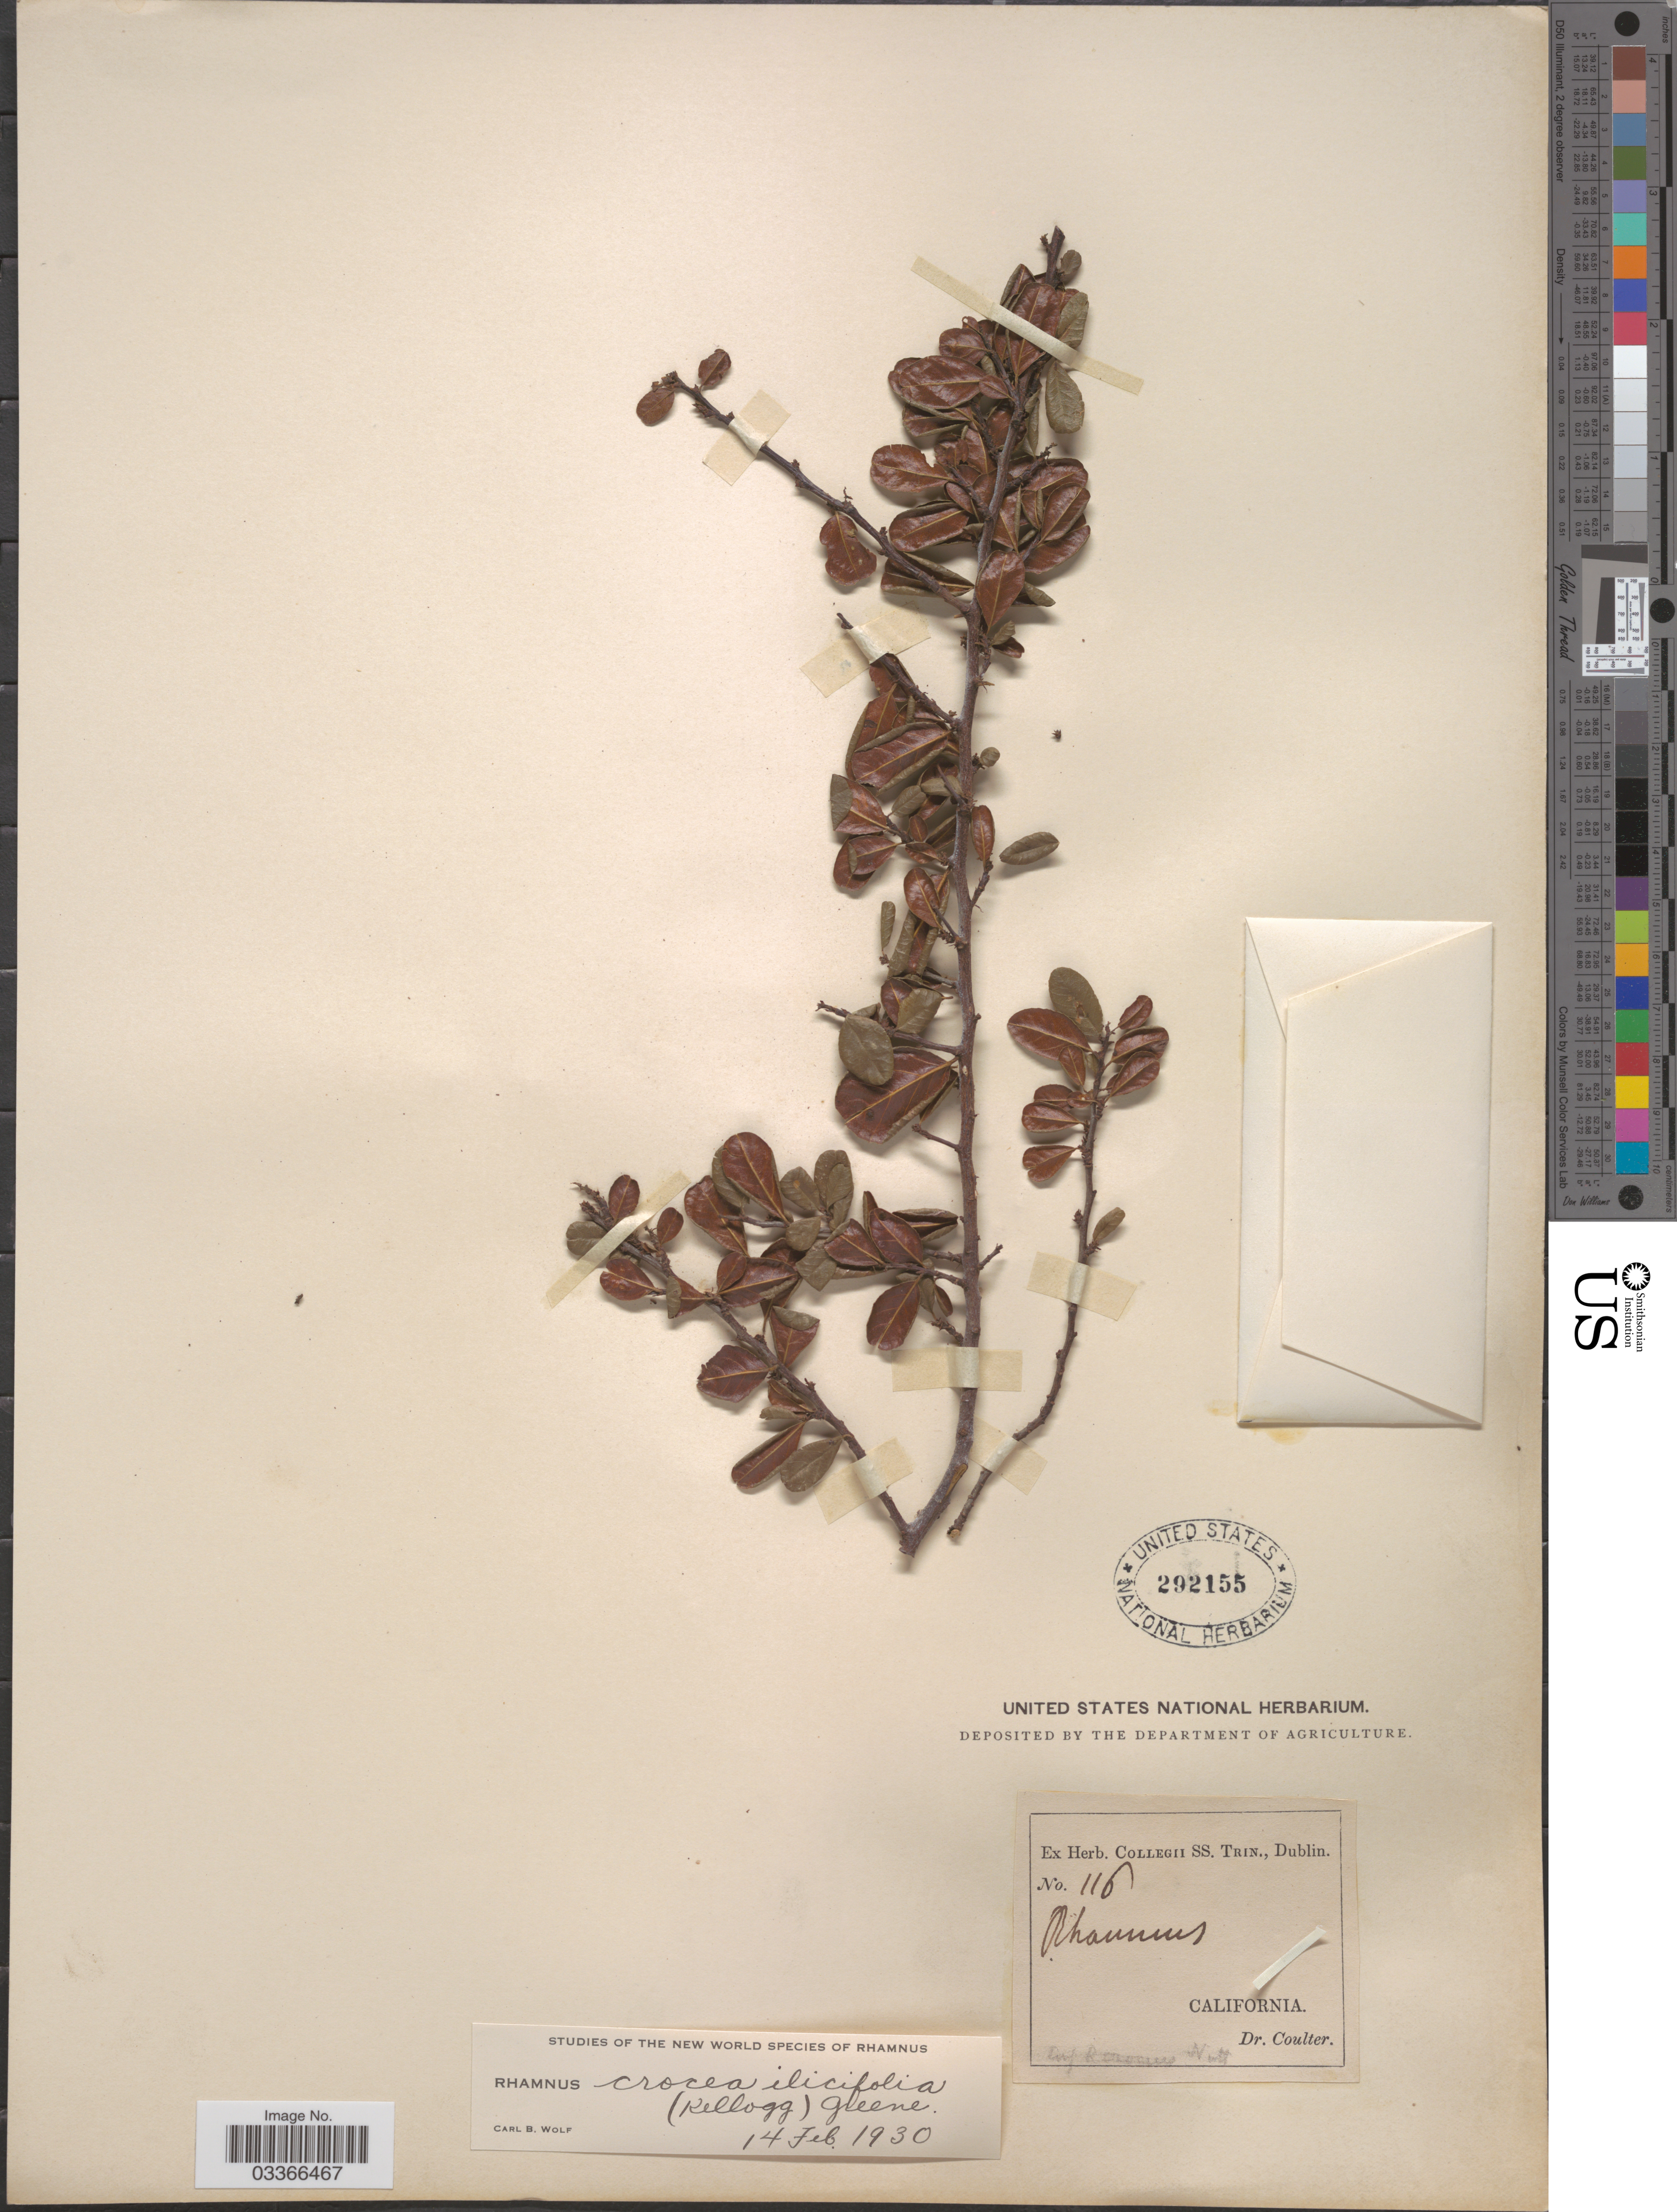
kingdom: Plantae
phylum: Tracheophyta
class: Magnoliopsida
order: Rosales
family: Rhamnaceae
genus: Rhamnus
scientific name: Rhamnus crocea var. ilicifolia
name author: (Kellogg) Greene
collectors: Coulter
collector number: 116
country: United States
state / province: California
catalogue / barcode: US 292155